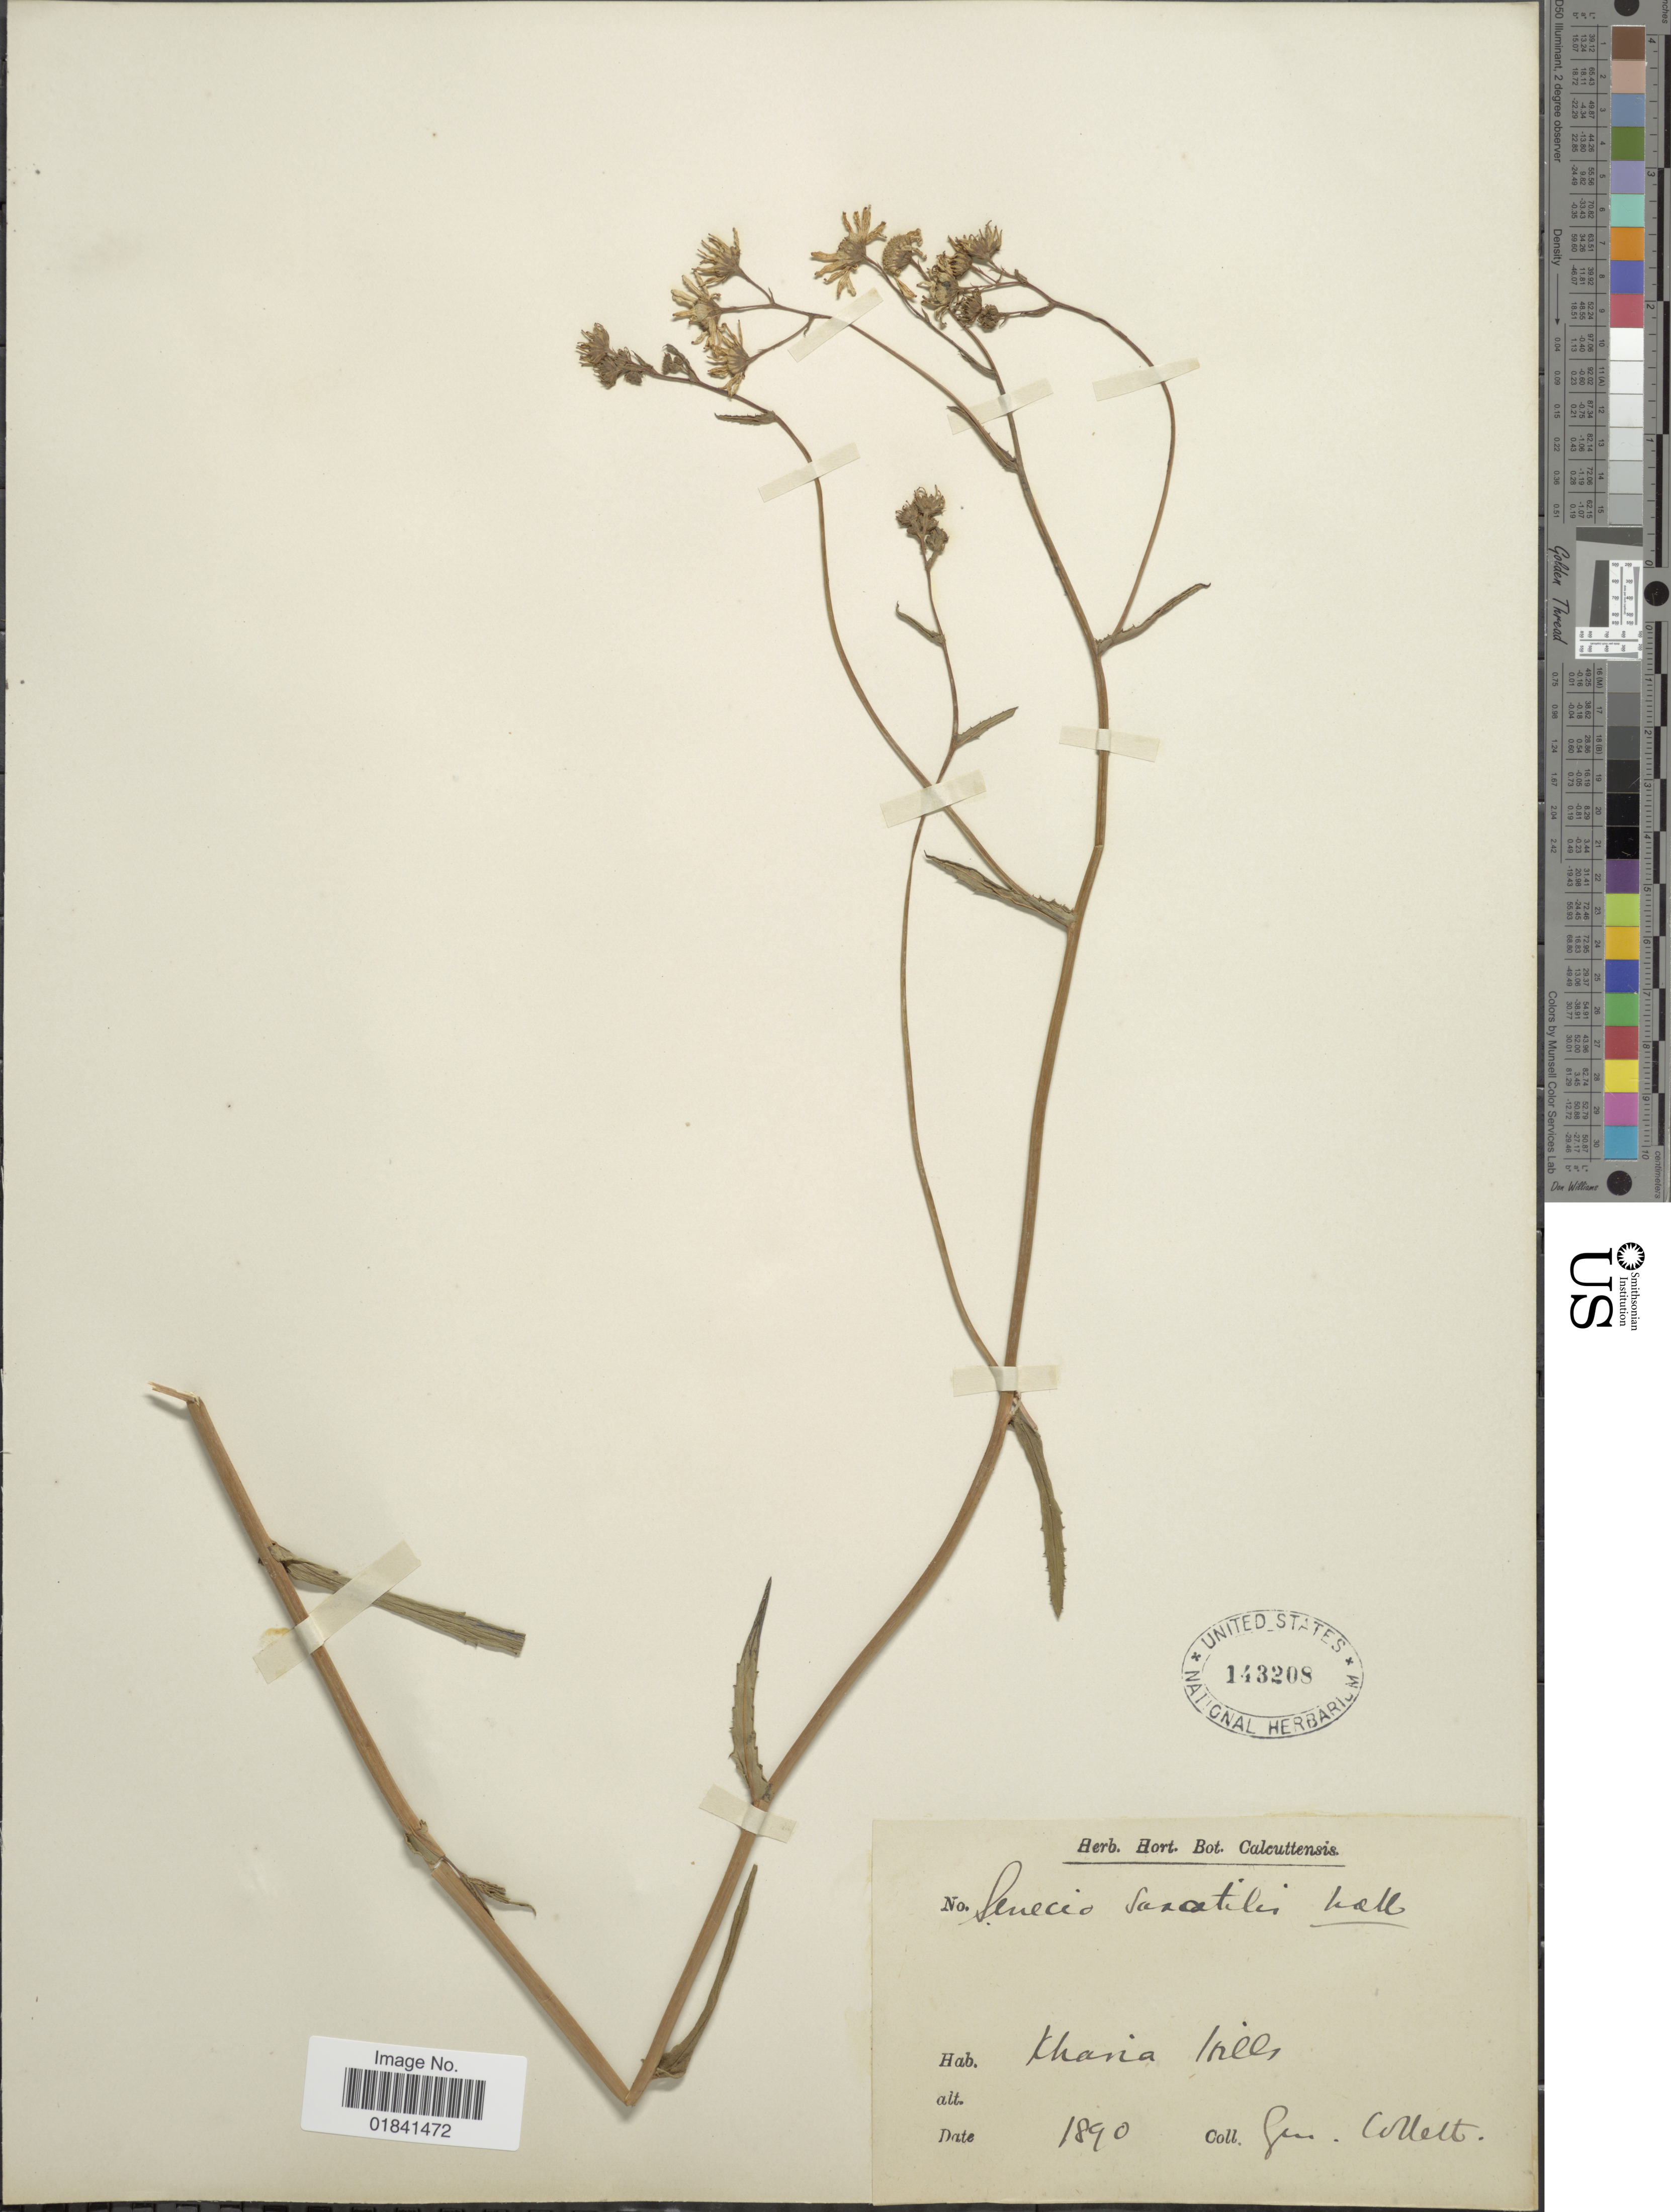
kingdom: Plantae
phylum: Tracheophyta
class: Magnoliopsida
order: Asterales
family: Asteraceae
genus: Senecio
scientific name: Senecio saxatilis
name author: Wall. & DC.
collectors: S. Comett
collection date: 1890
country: India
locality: Khasia Hills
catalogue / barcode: US 143208